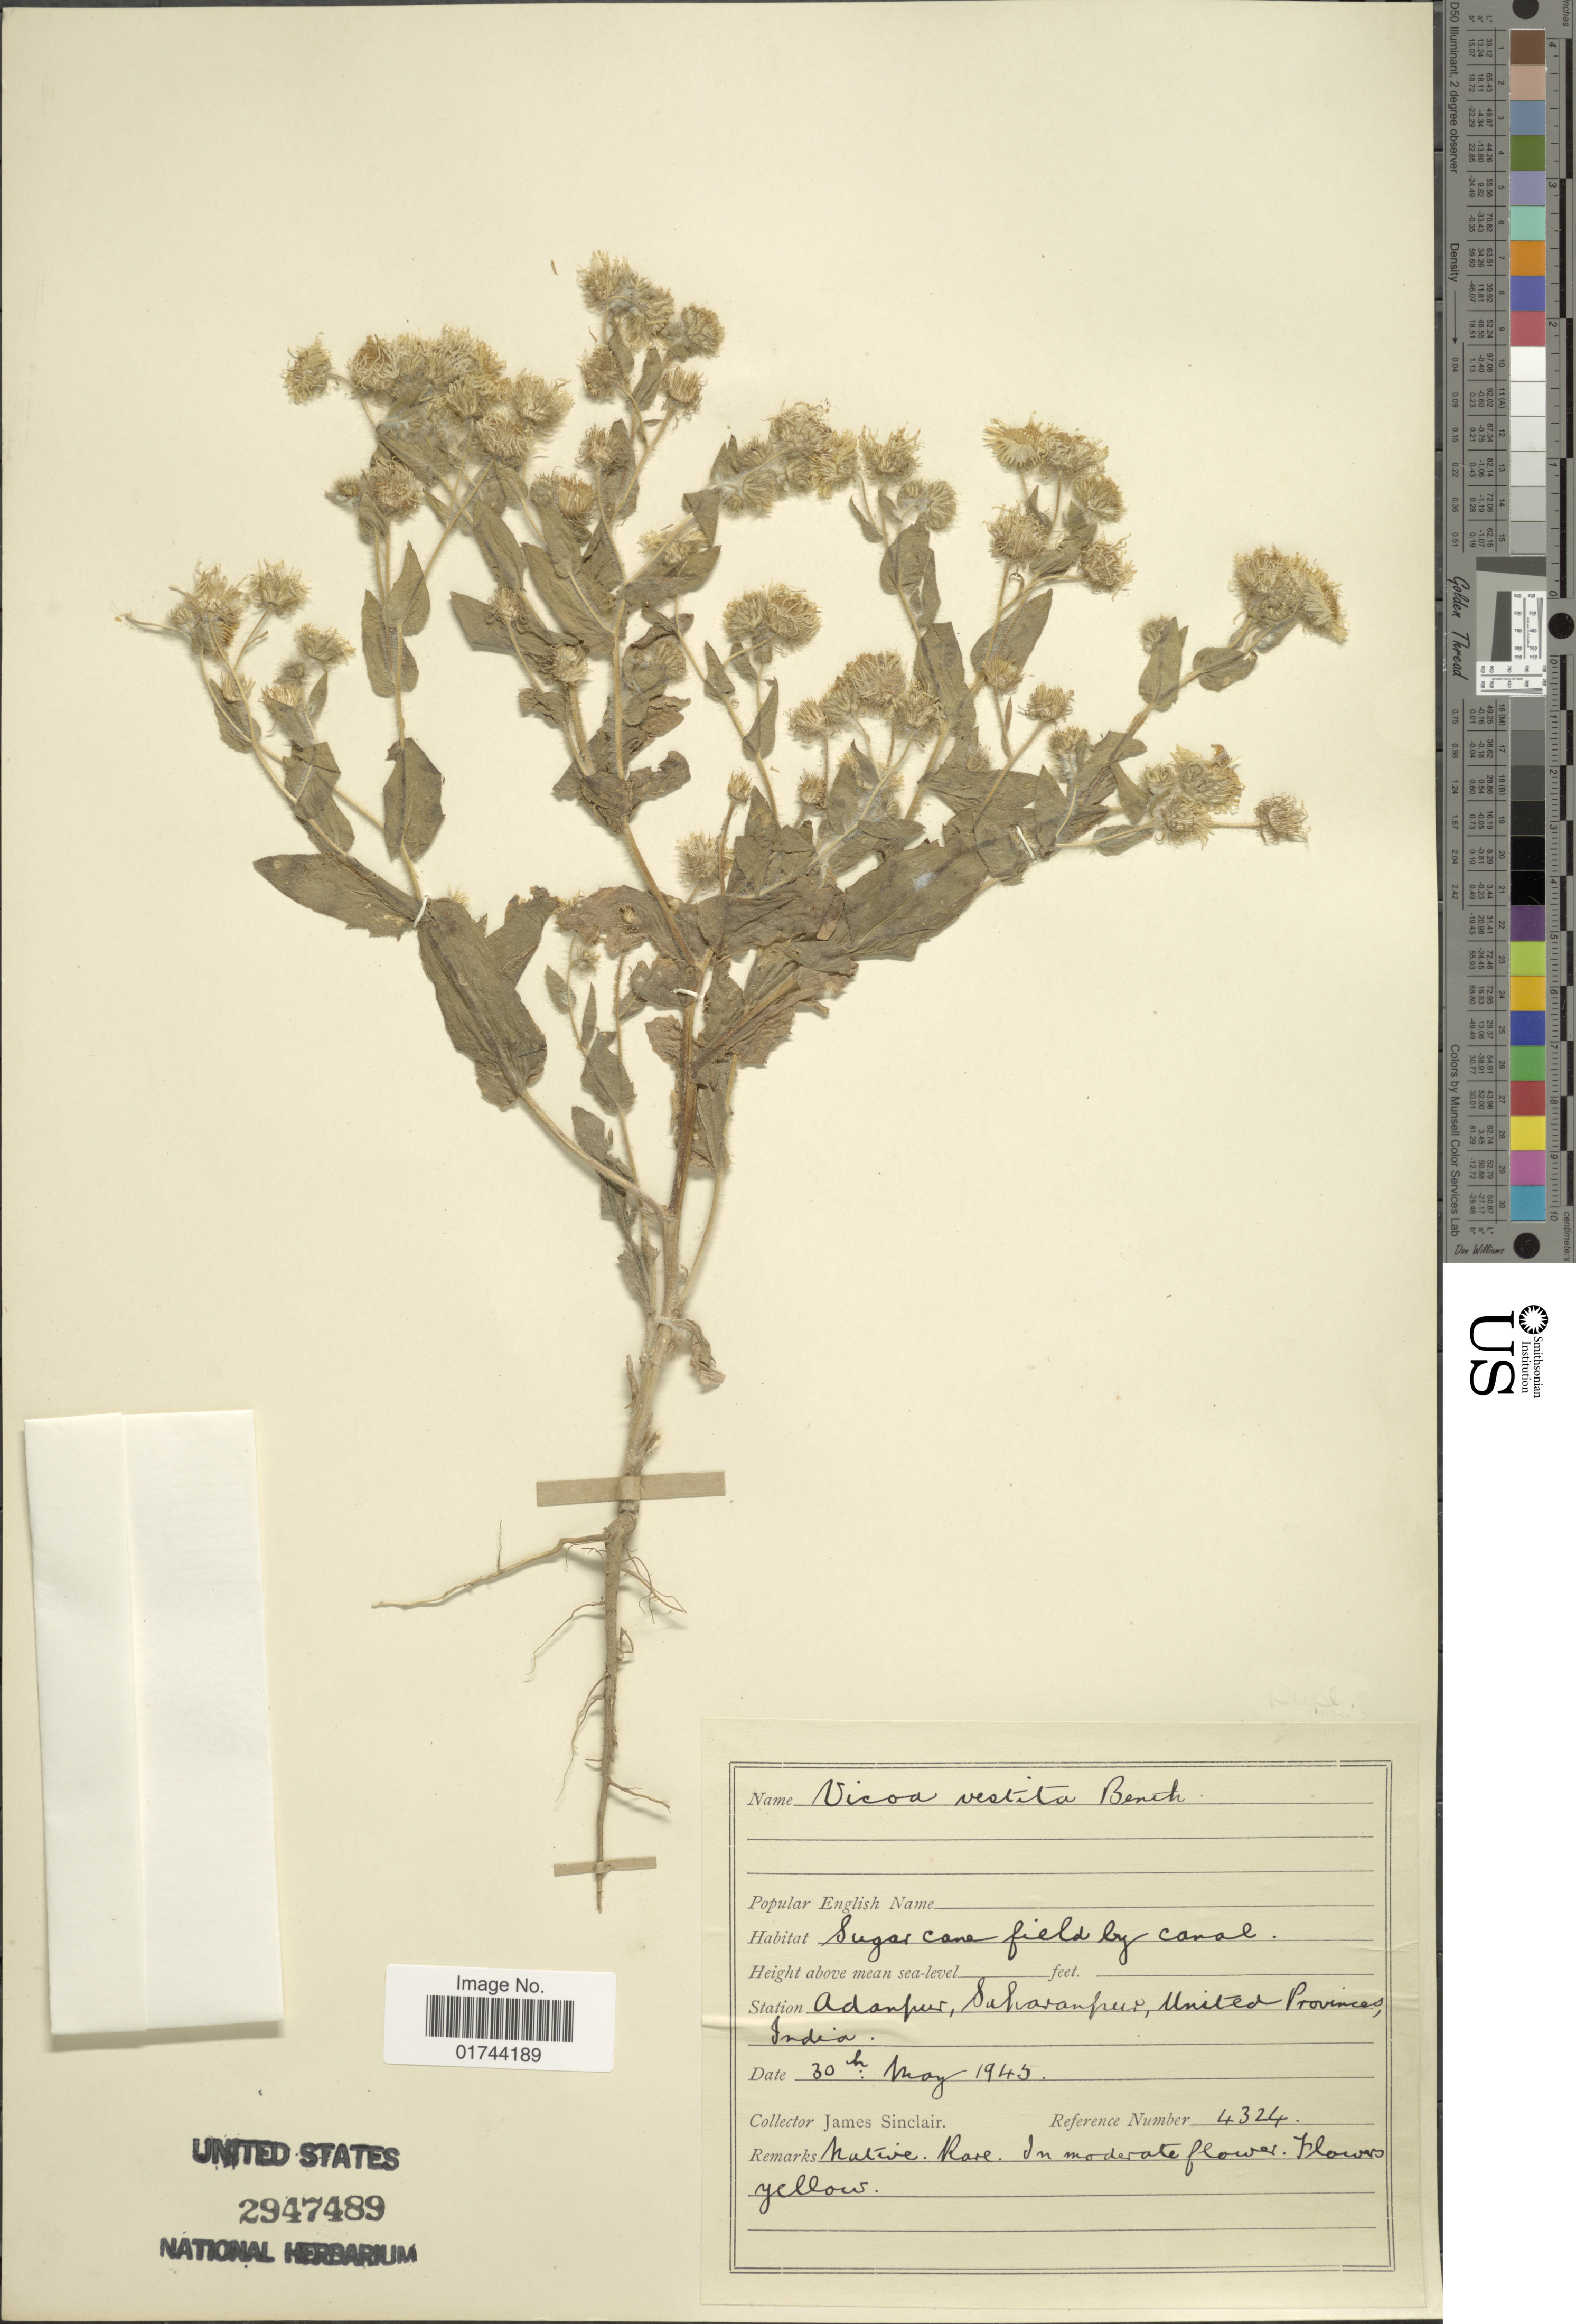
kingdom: Plantae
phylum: Tracheophyta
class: Magnoliopsida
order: Asterales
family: Asteraceae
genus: Inula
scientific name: Inula vestita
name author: Wall. ex DC.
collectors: J. Sinclair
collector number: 4324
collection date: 1945-05-30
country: India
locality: Adanpur, Sulwanphur, United Provinces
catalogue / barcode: US 2947489